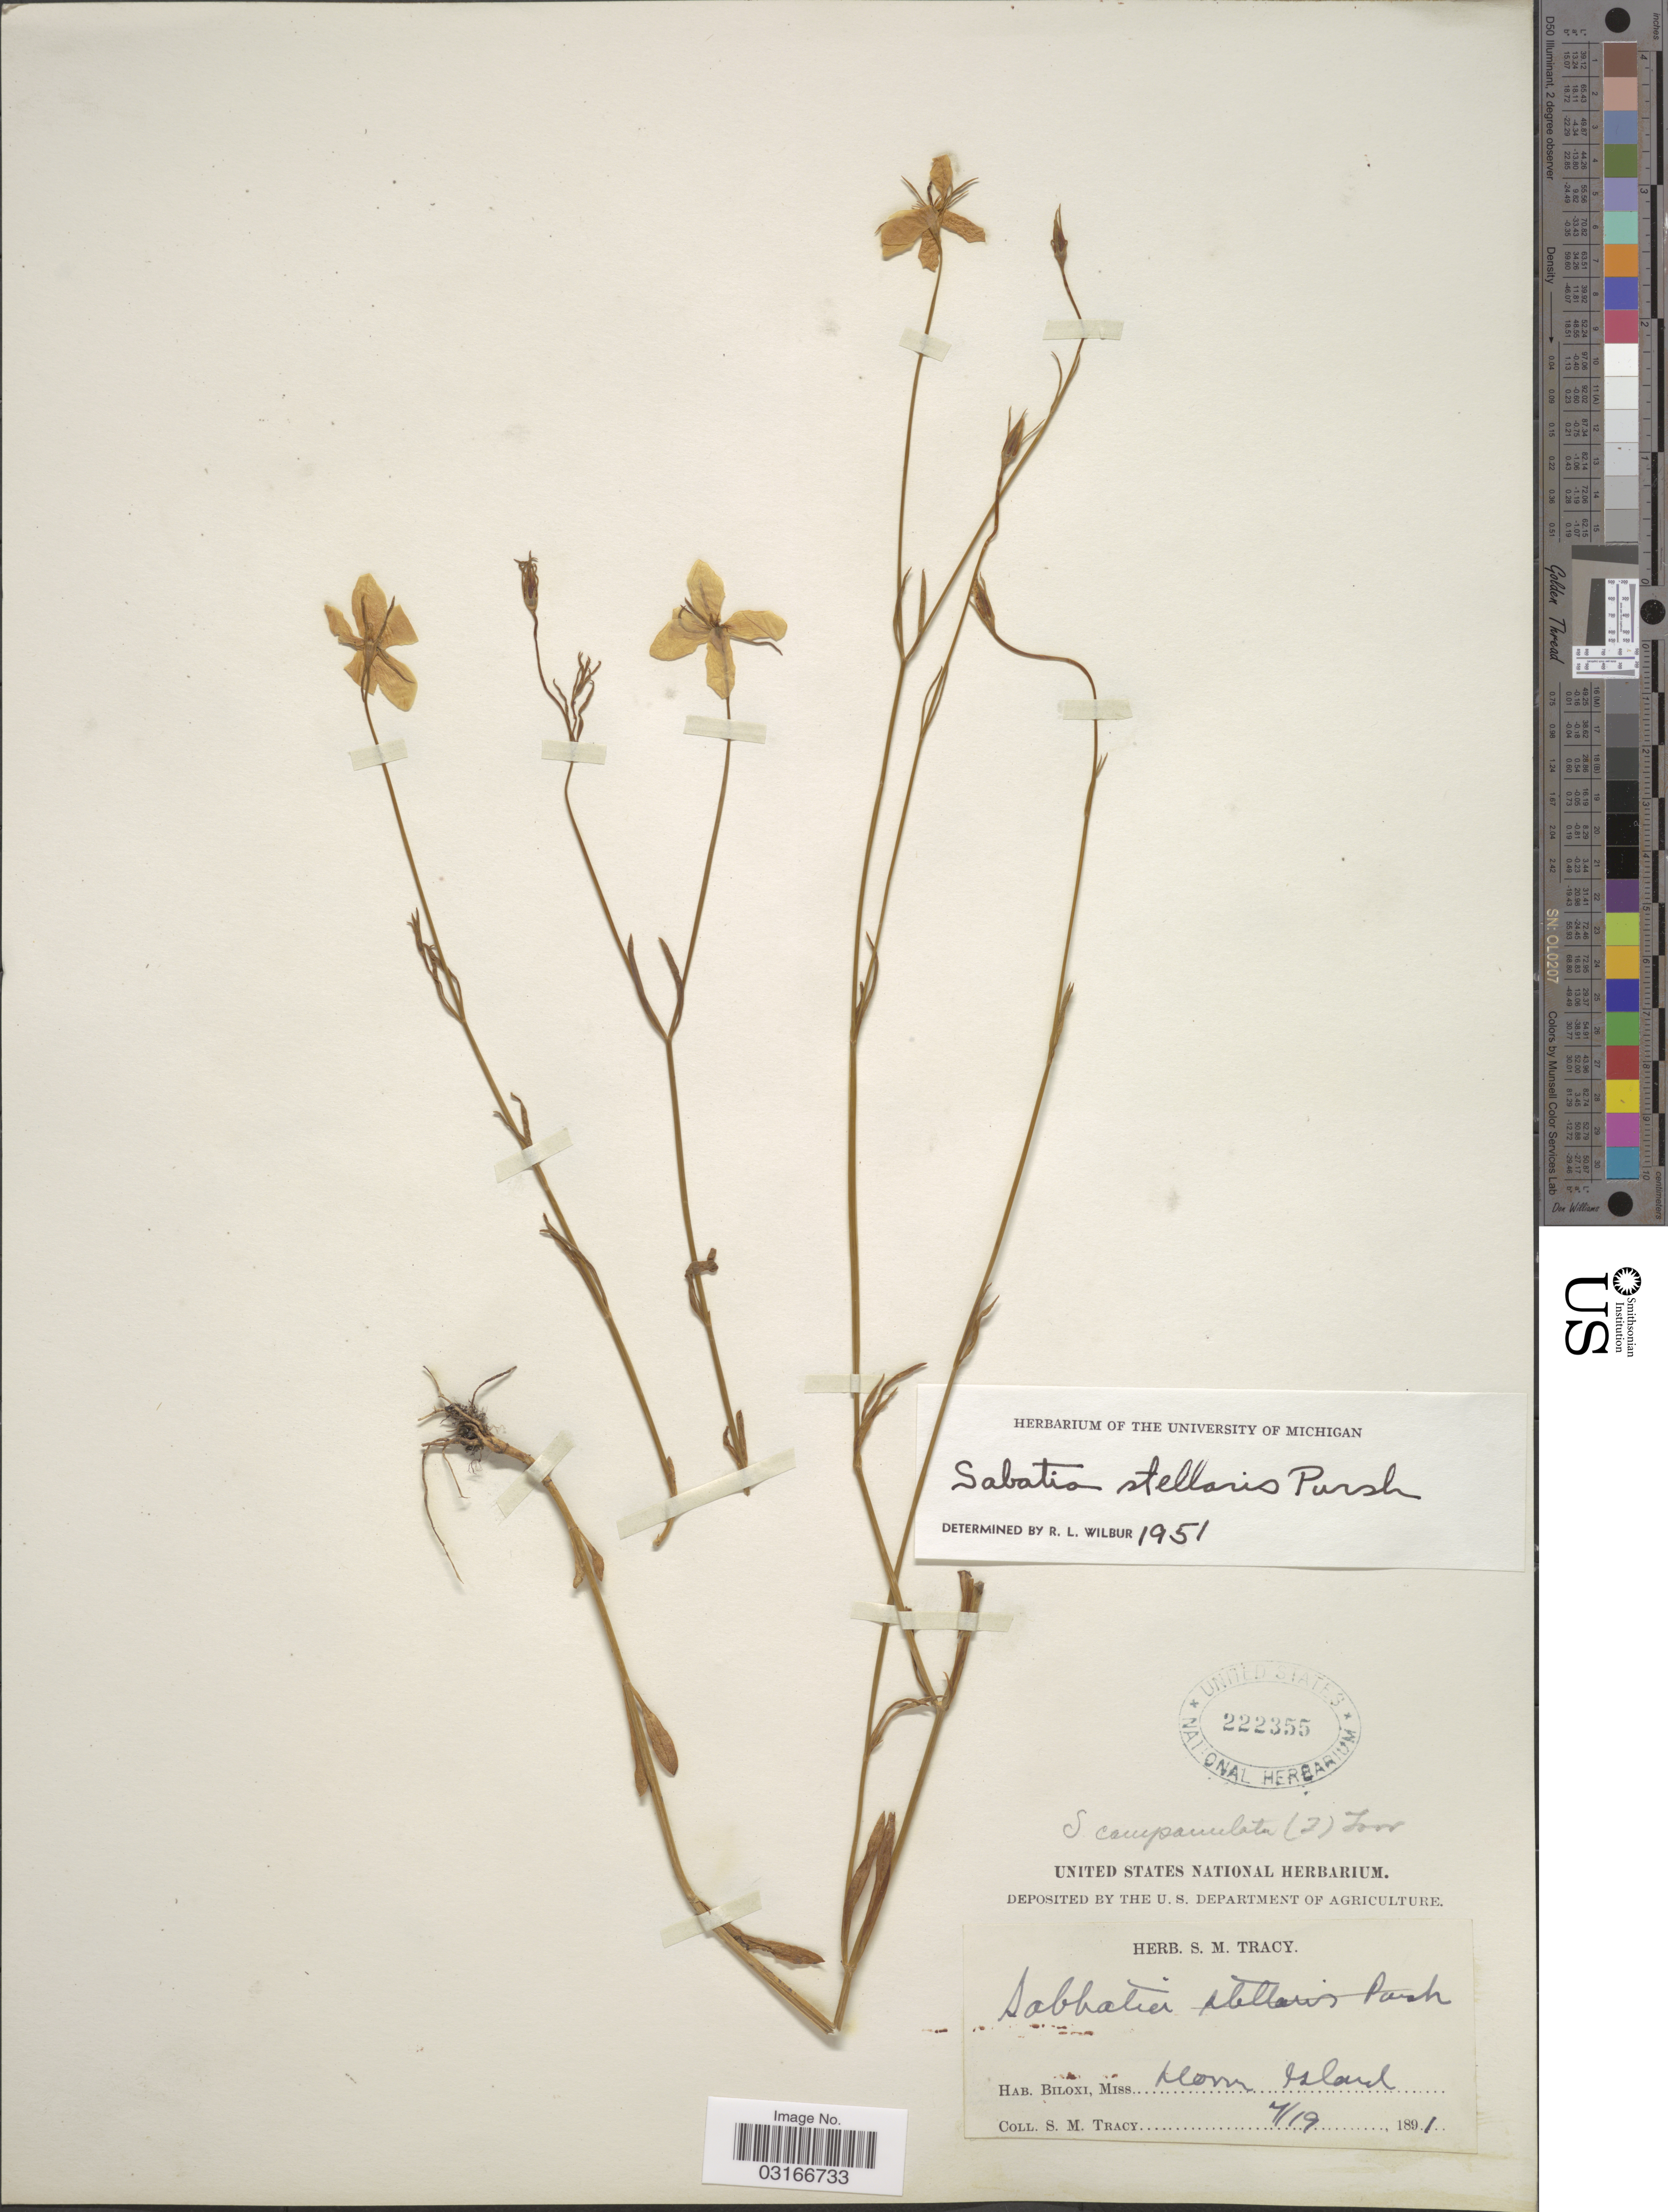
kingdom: Plantae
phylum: Tracheophyta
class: Magnoliopsida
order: Gentianales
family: Gentianaceae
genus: Sabatia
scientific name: Sabatia stellaris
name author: Pursh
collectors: S. M. Tracy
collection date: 1891-07-19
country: United States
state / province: Mississippi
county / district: Harrison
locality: Biloxi, Miss. Horn Island.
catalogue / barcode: US 222355